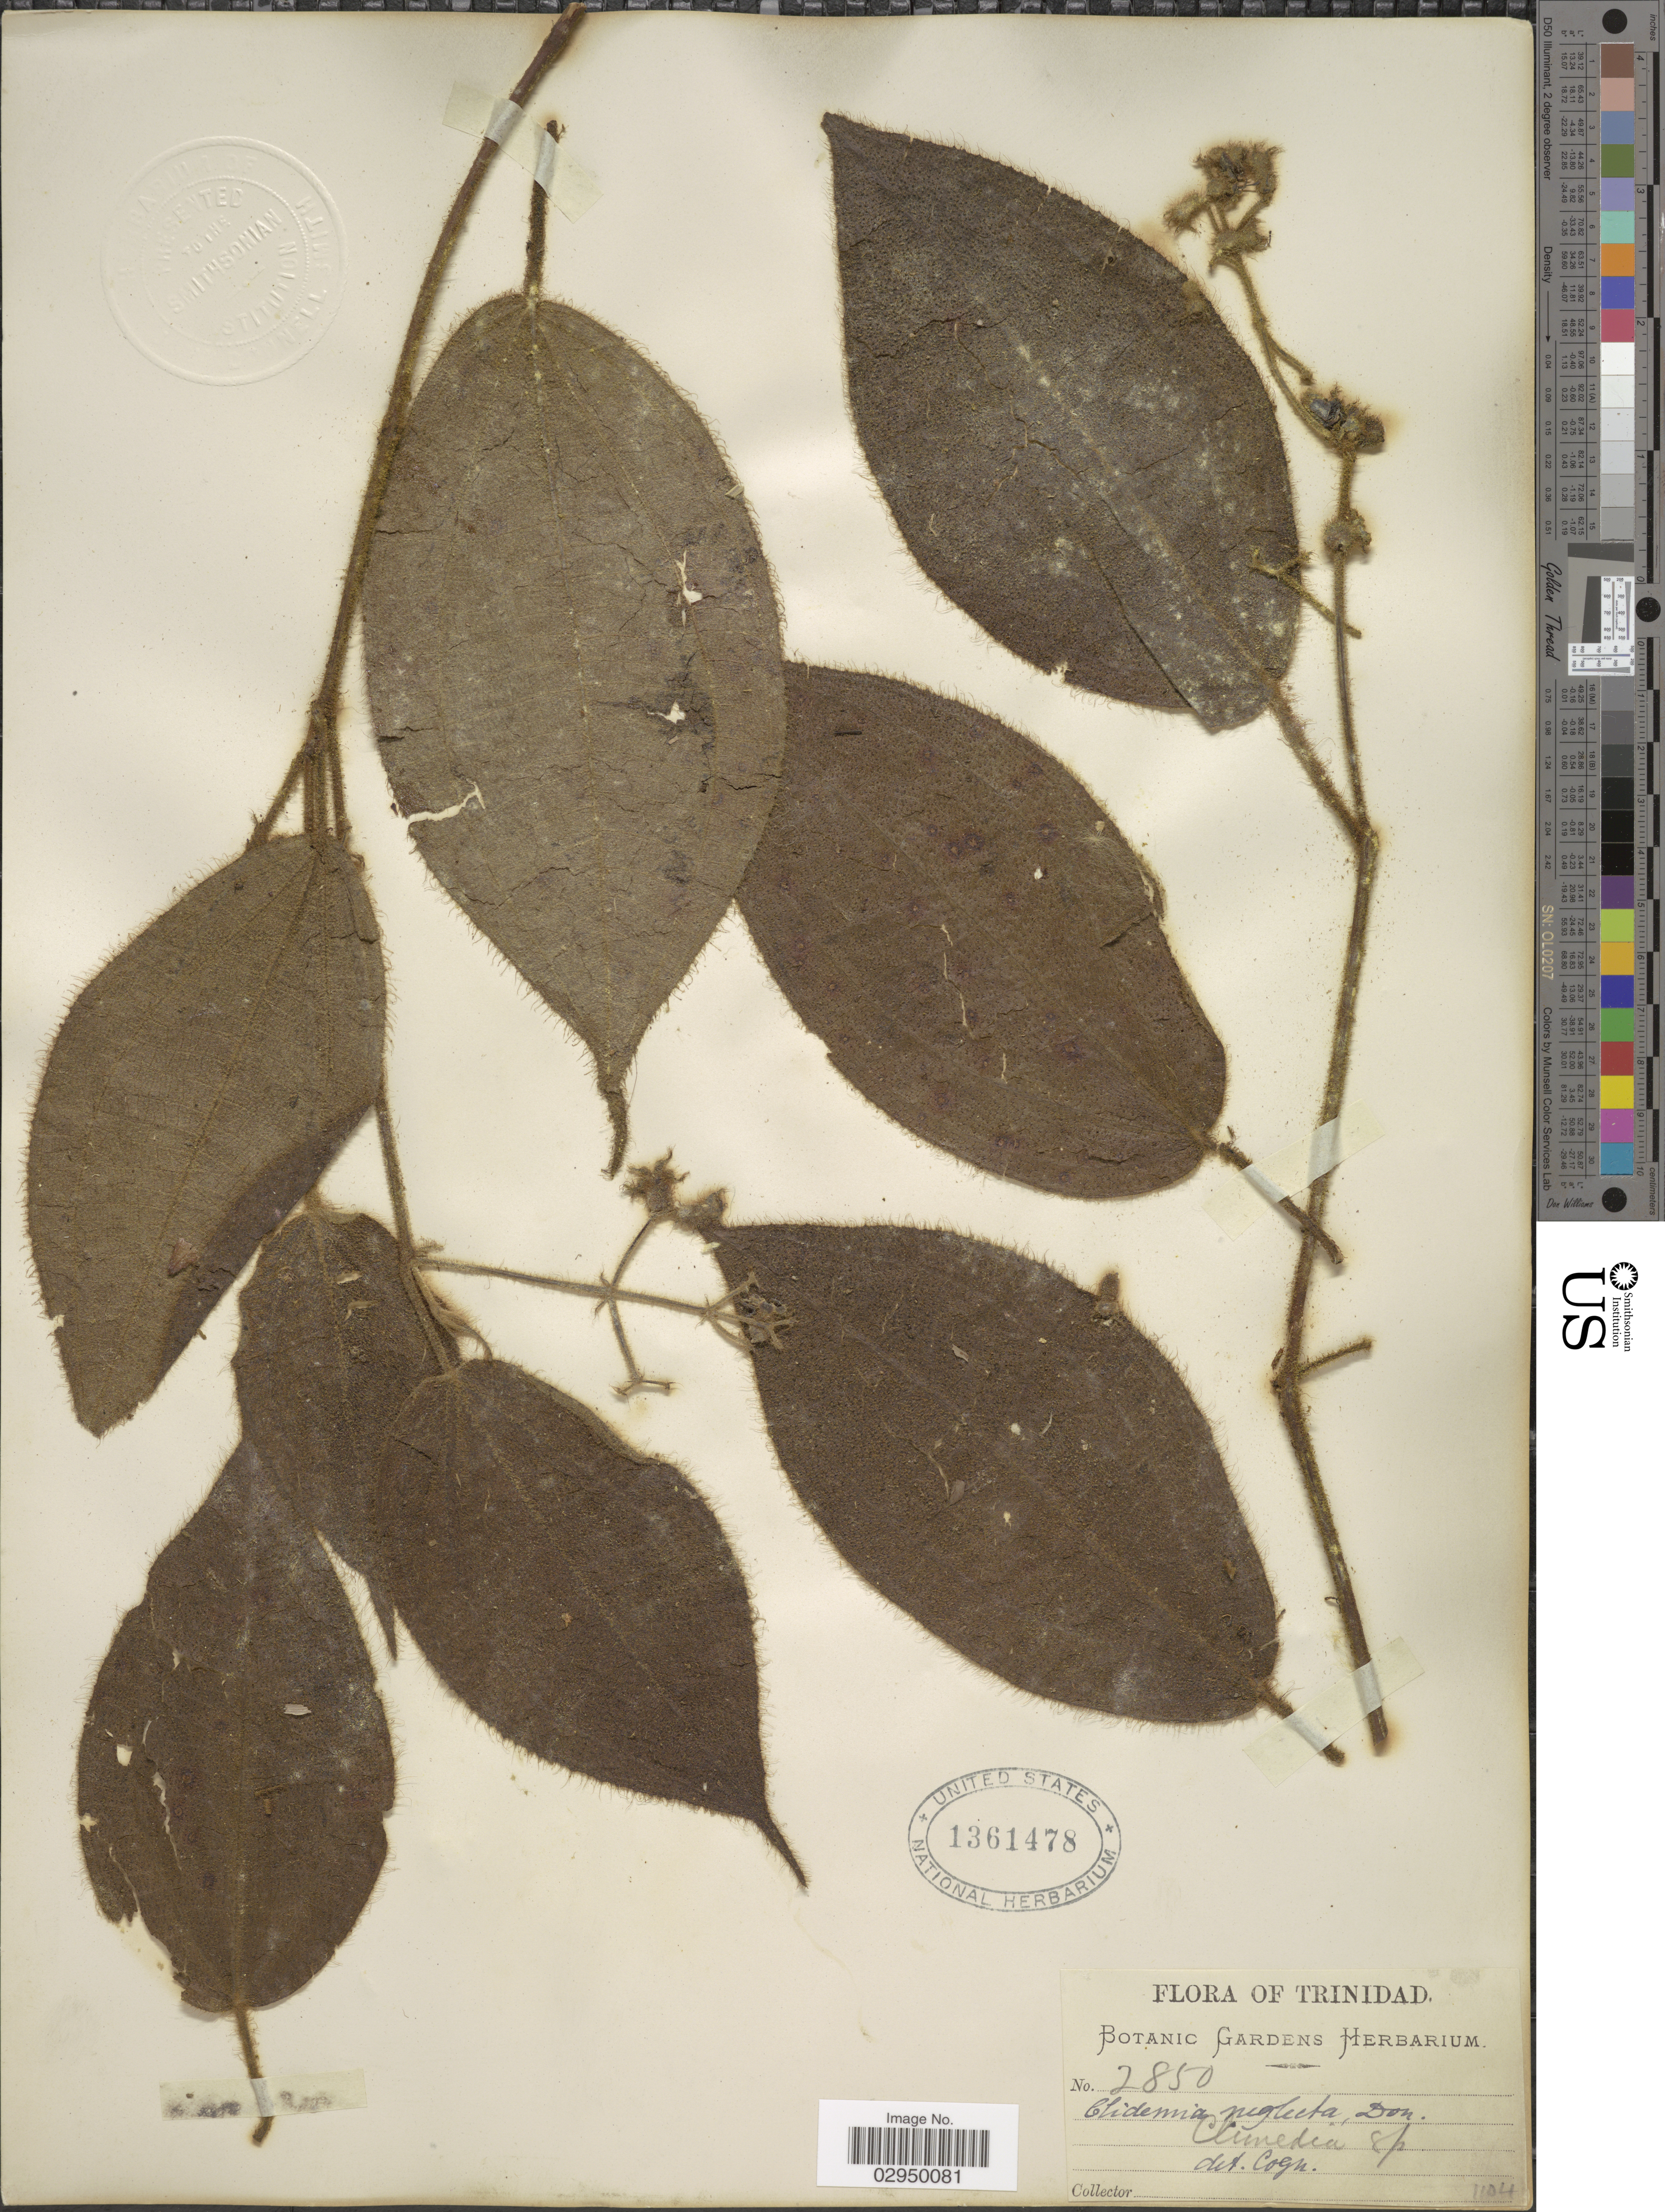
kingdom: Plantae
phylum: Tracheophyta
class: Magnoliopsida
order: Myrtales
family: Melastomataceae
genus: Clidemia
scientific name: Clidemia urceolata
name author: DC.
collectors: ex herb. Botanic Gardens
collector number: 2850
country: Trinidad and Tobago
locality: Trinidad.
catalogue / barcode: US 1361478